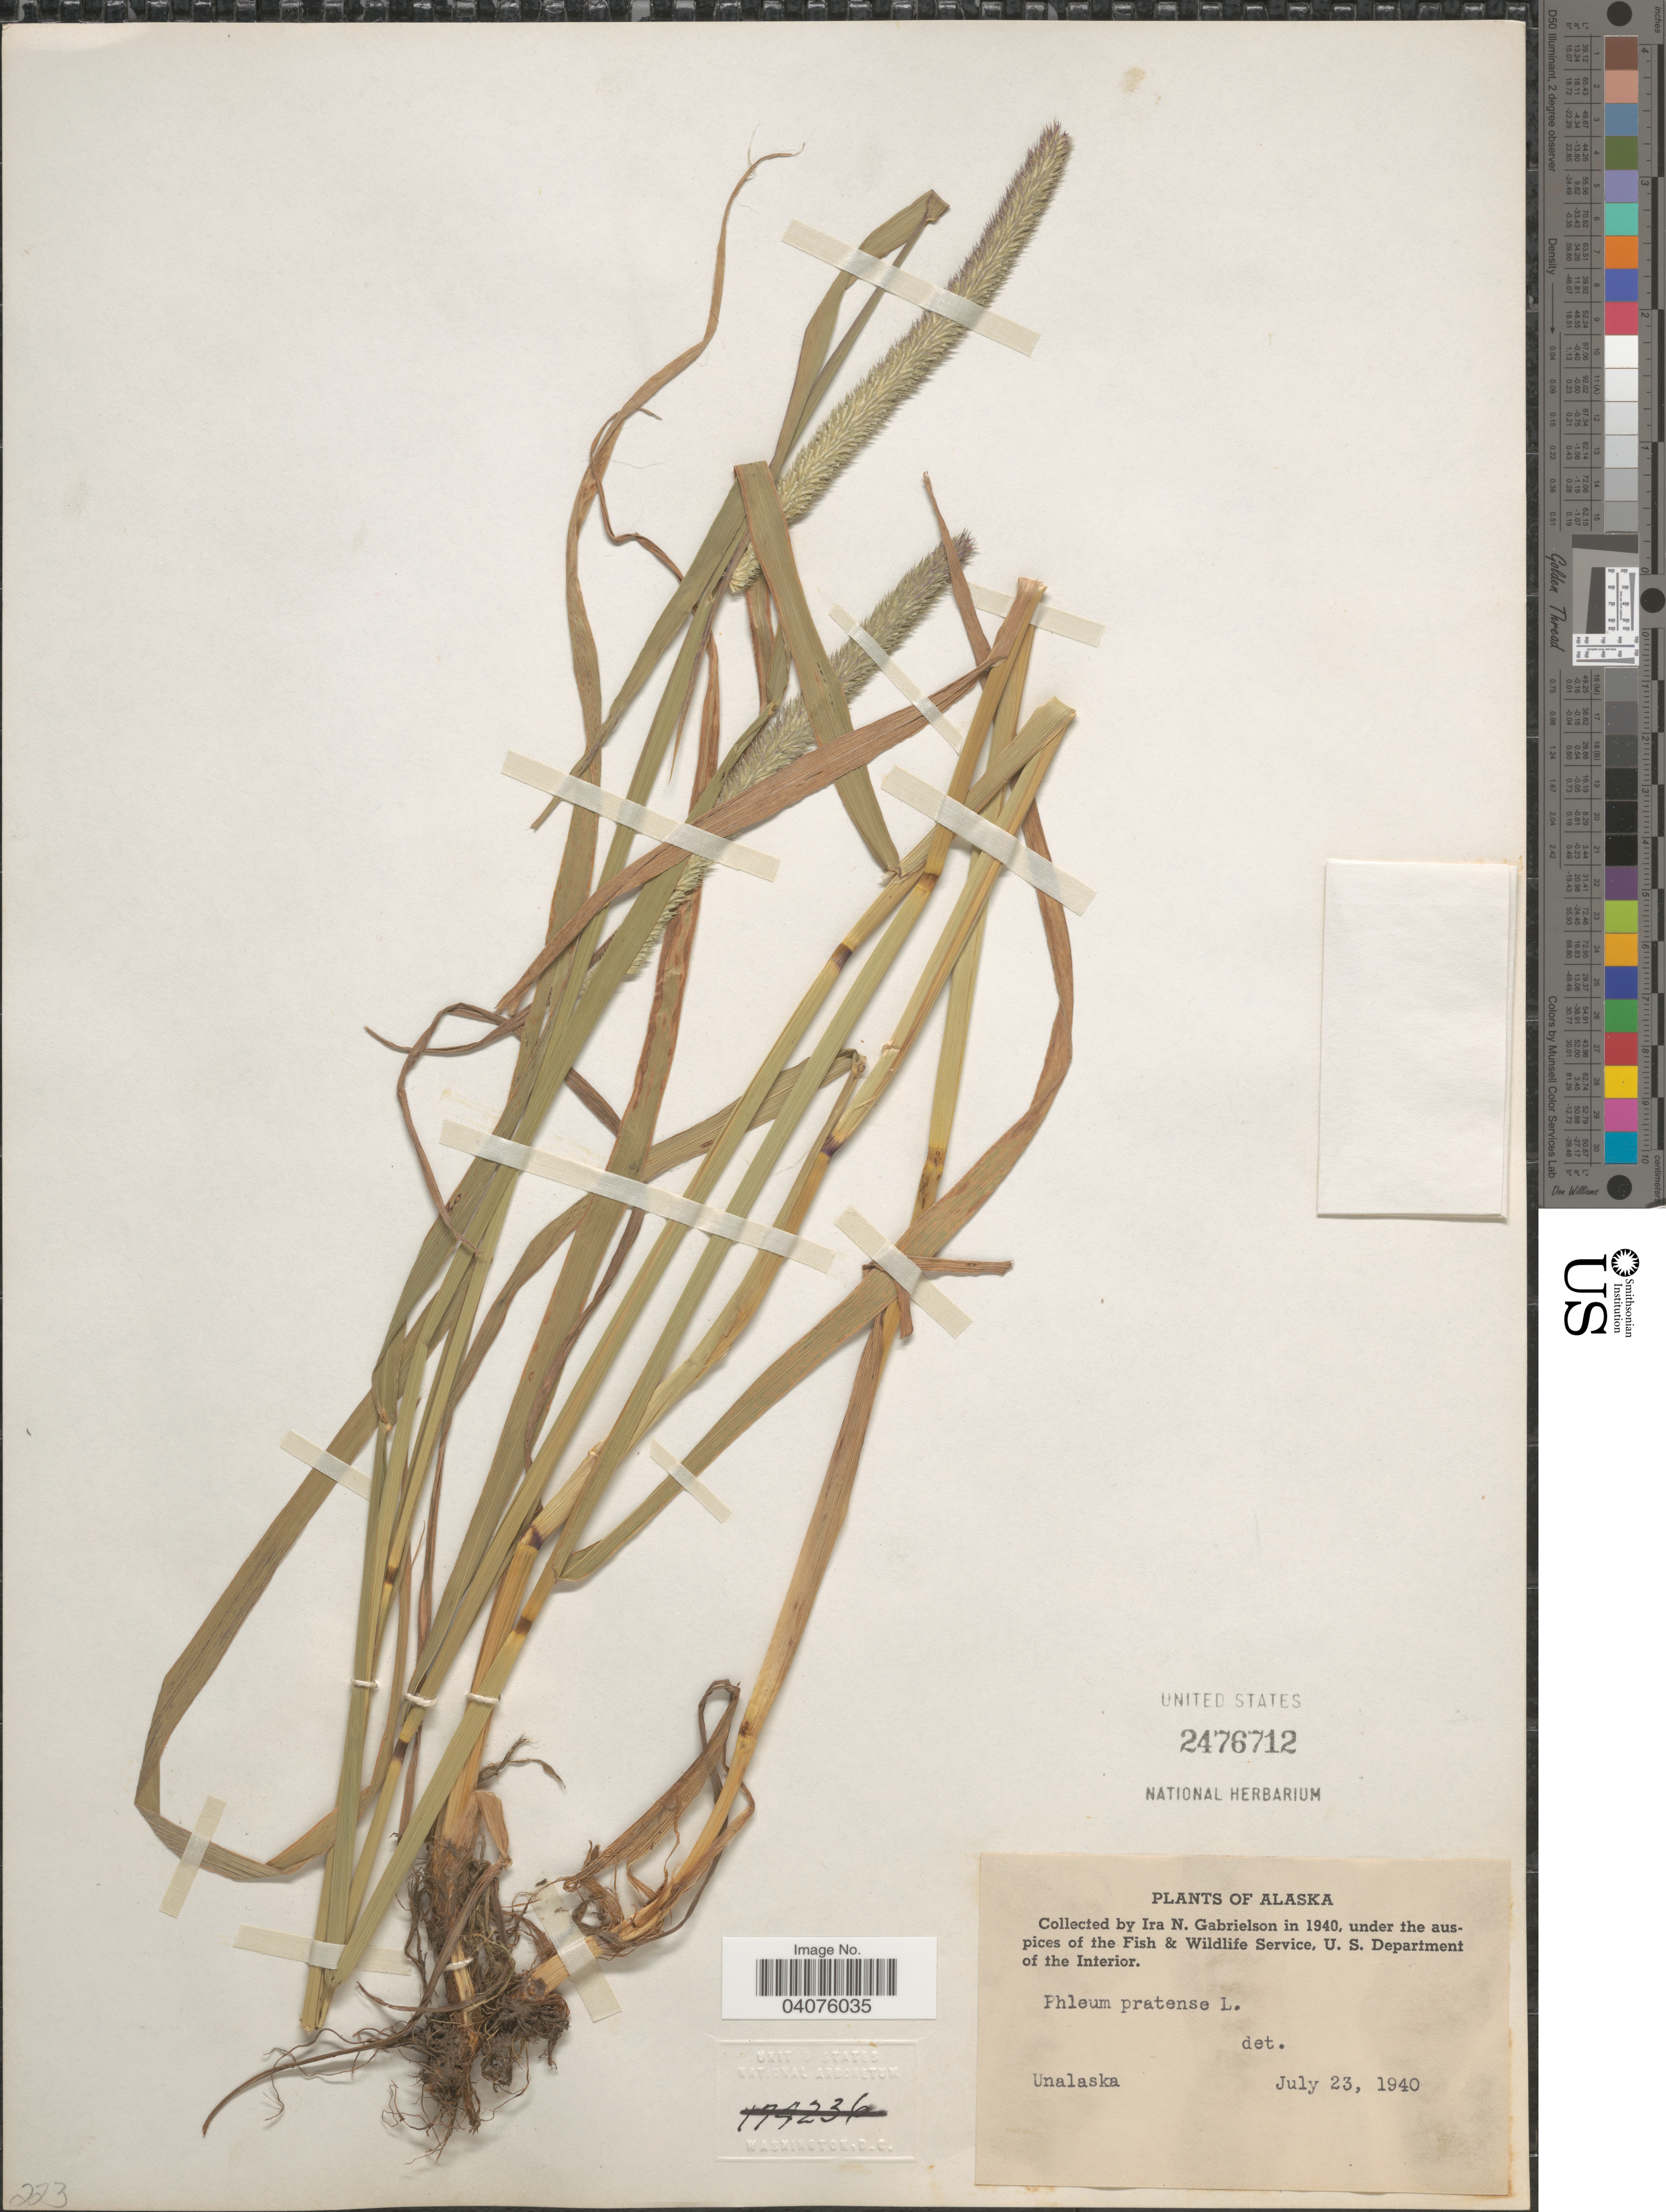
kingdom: Plantae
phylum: Tracheophyta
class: Liliopsida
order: Poales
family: Poaceae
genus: Phleum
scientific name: Phleum pratense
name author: L.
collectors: I. Gabrielson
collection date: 1940-07-23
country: United States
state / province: Alaska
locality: Unalaska.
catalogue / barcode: US 2476712